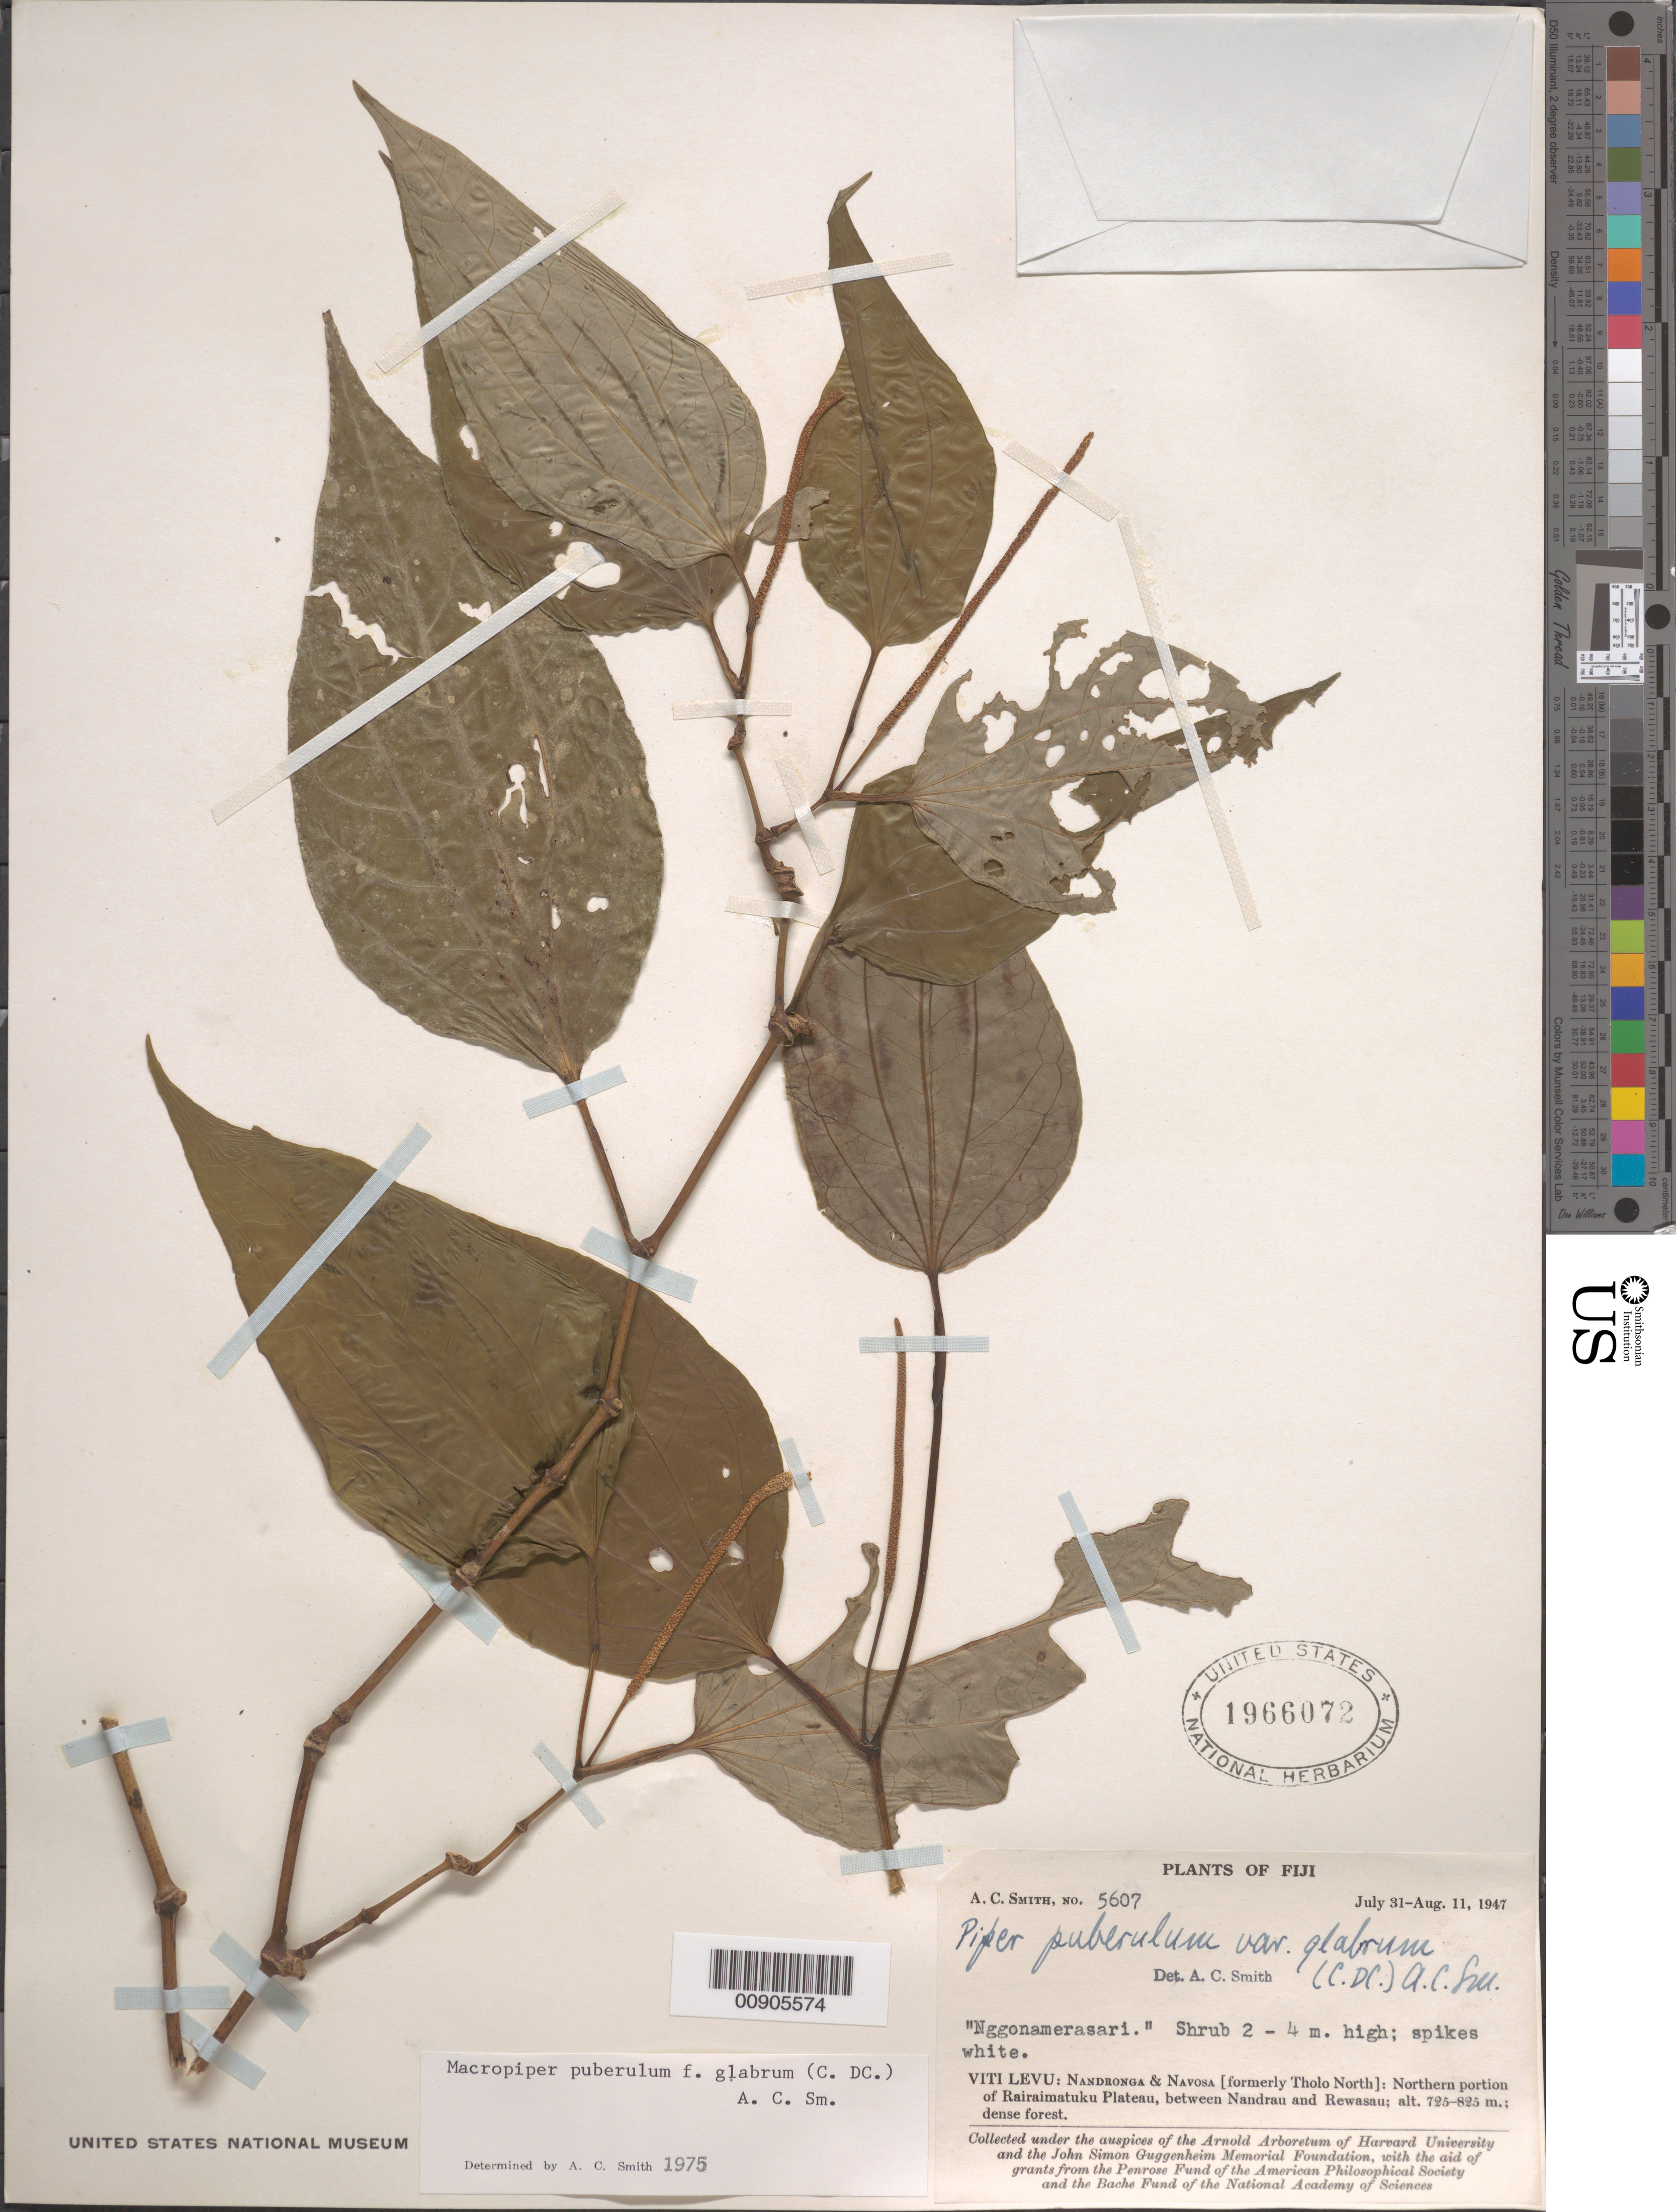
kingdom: Plantae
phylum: Tracheophyta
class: Magnoliopsida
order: Piperales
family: Piperaceae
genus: Piper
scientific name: Piper puberulum var. glabrum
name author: (C. DC.) C.A. Sm.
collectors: C. A. Smith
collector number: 5607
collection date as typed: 31 Jul 1947 to 11 Aug 1947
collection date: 1947-07-31/1947-08-11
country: Fiji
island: Viti Levu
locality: Nandronga & Navosa [formerly Tholo North]: Northern portion of Rairaimatuku Plateau, between Nandrau and Rewasau.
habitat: Dense forest.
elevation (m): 725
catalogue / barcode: US 1966072